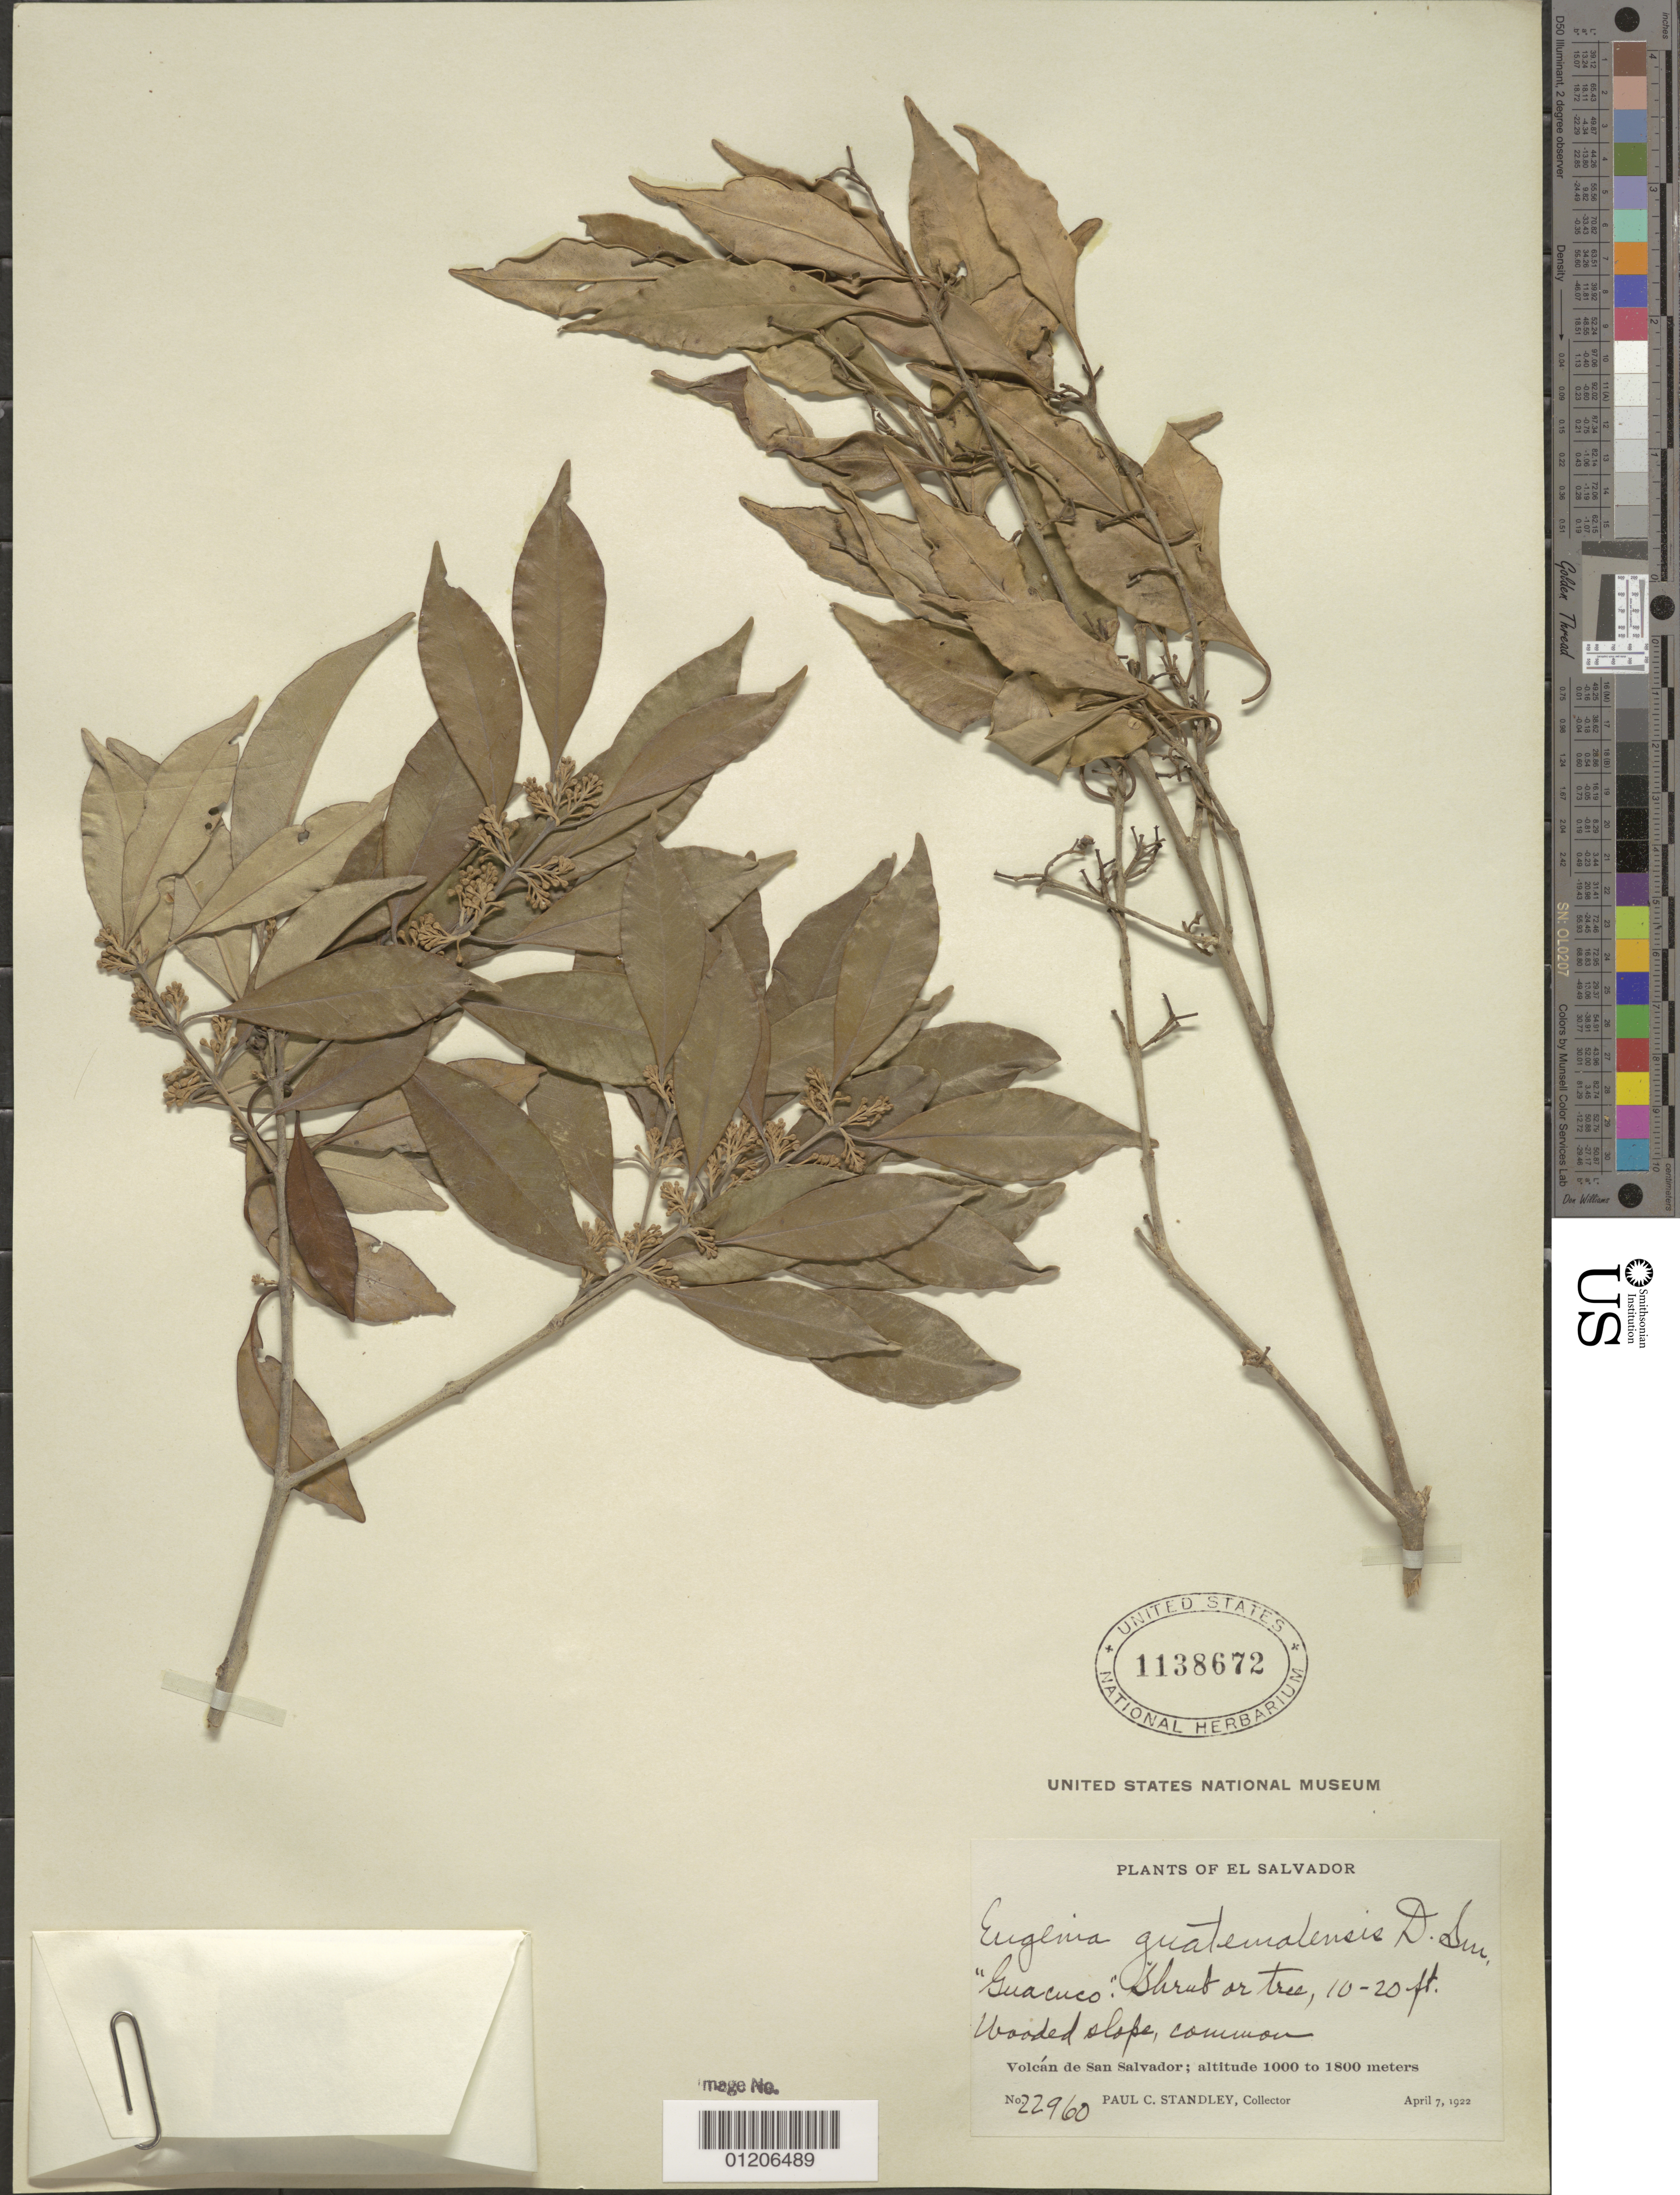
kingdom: Plantae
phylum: Tracheophyta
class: Magnoliopsida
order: Myrtales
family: Myrtaceae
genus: Eugenia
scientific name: Eugenia guatemalensis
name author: Donn. Sm.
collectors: P. C. Standley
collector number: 22960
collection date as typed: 07 Apr 1922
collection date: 1922-04-07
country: El Salvador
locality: Volcán de San Salvador.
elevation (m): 1800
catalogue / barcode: US 1138672